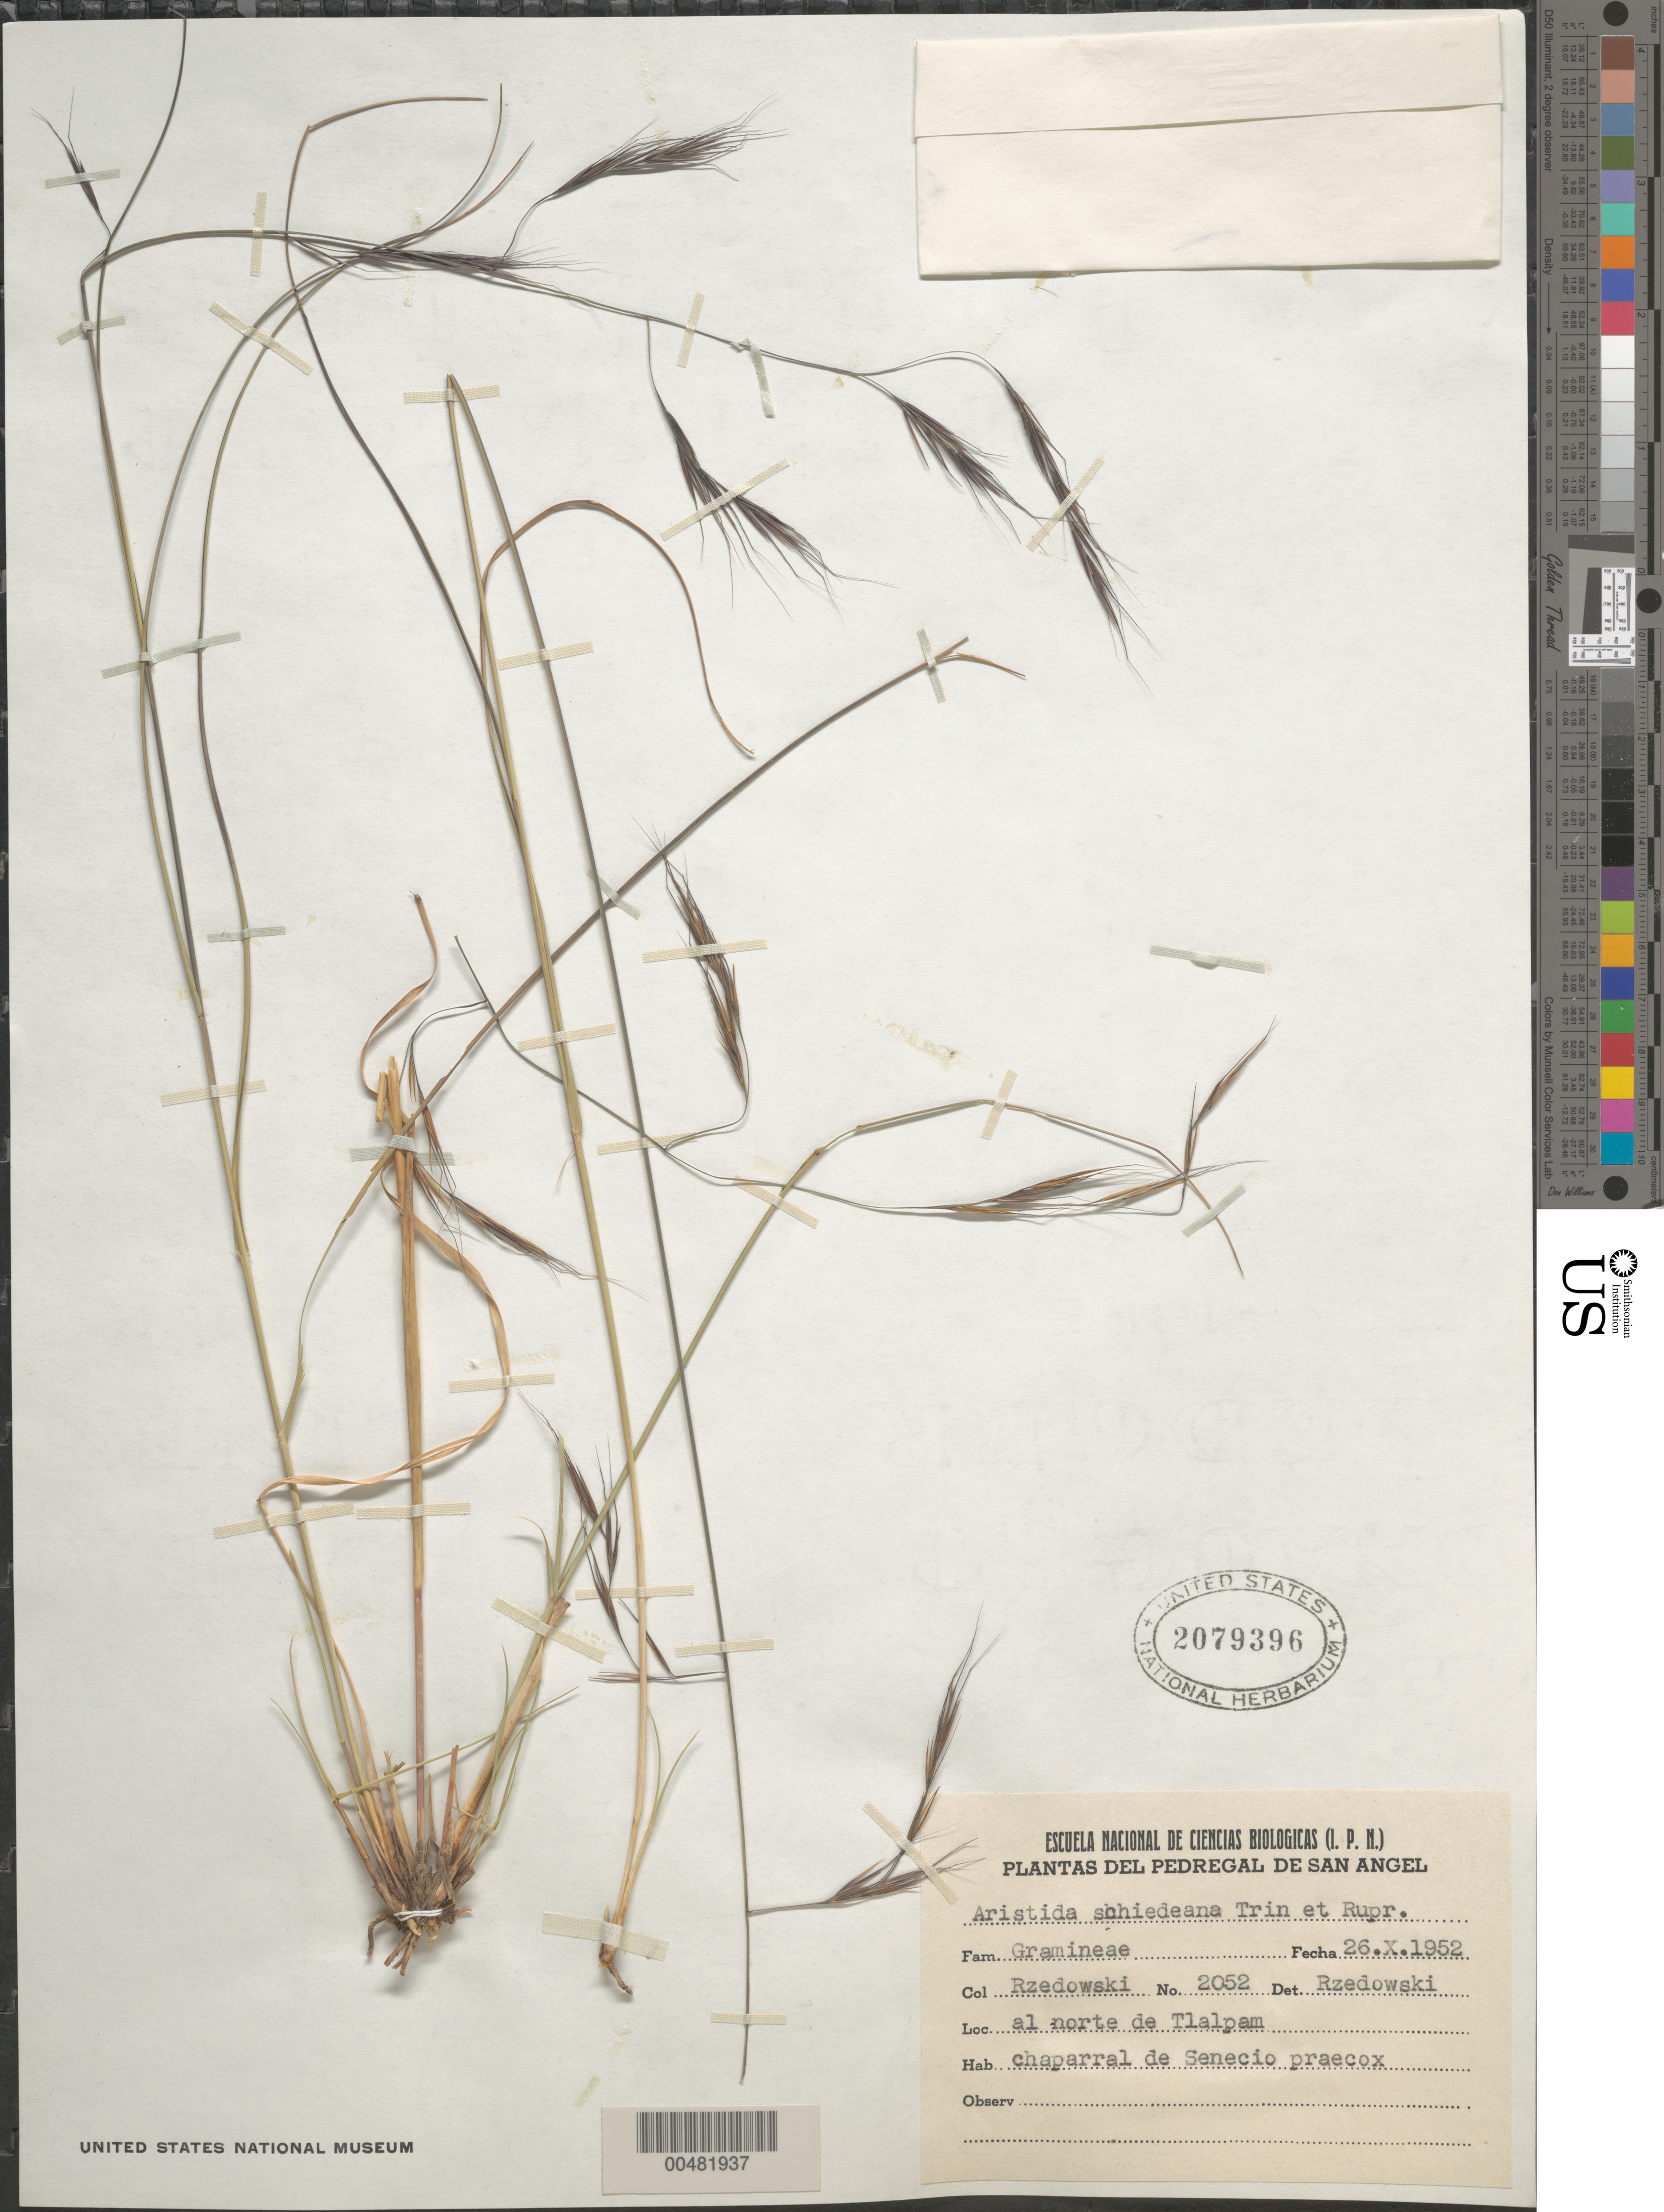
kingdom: Plantae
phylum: Tracheophyta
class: Liliopsida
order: Poales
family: Poaceae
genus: Aristida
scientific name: Aristida schiedeana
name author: Trin. & Rupr.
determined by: Rzedowski, J.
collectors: J. Rzedowski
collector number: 2052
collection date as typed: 26 Oct 1952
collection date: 1952-10-26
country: Mexico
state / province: Distrito Federal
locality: Pedregal de San Angel, al norte de Tlalpam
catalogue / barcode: US 2079396